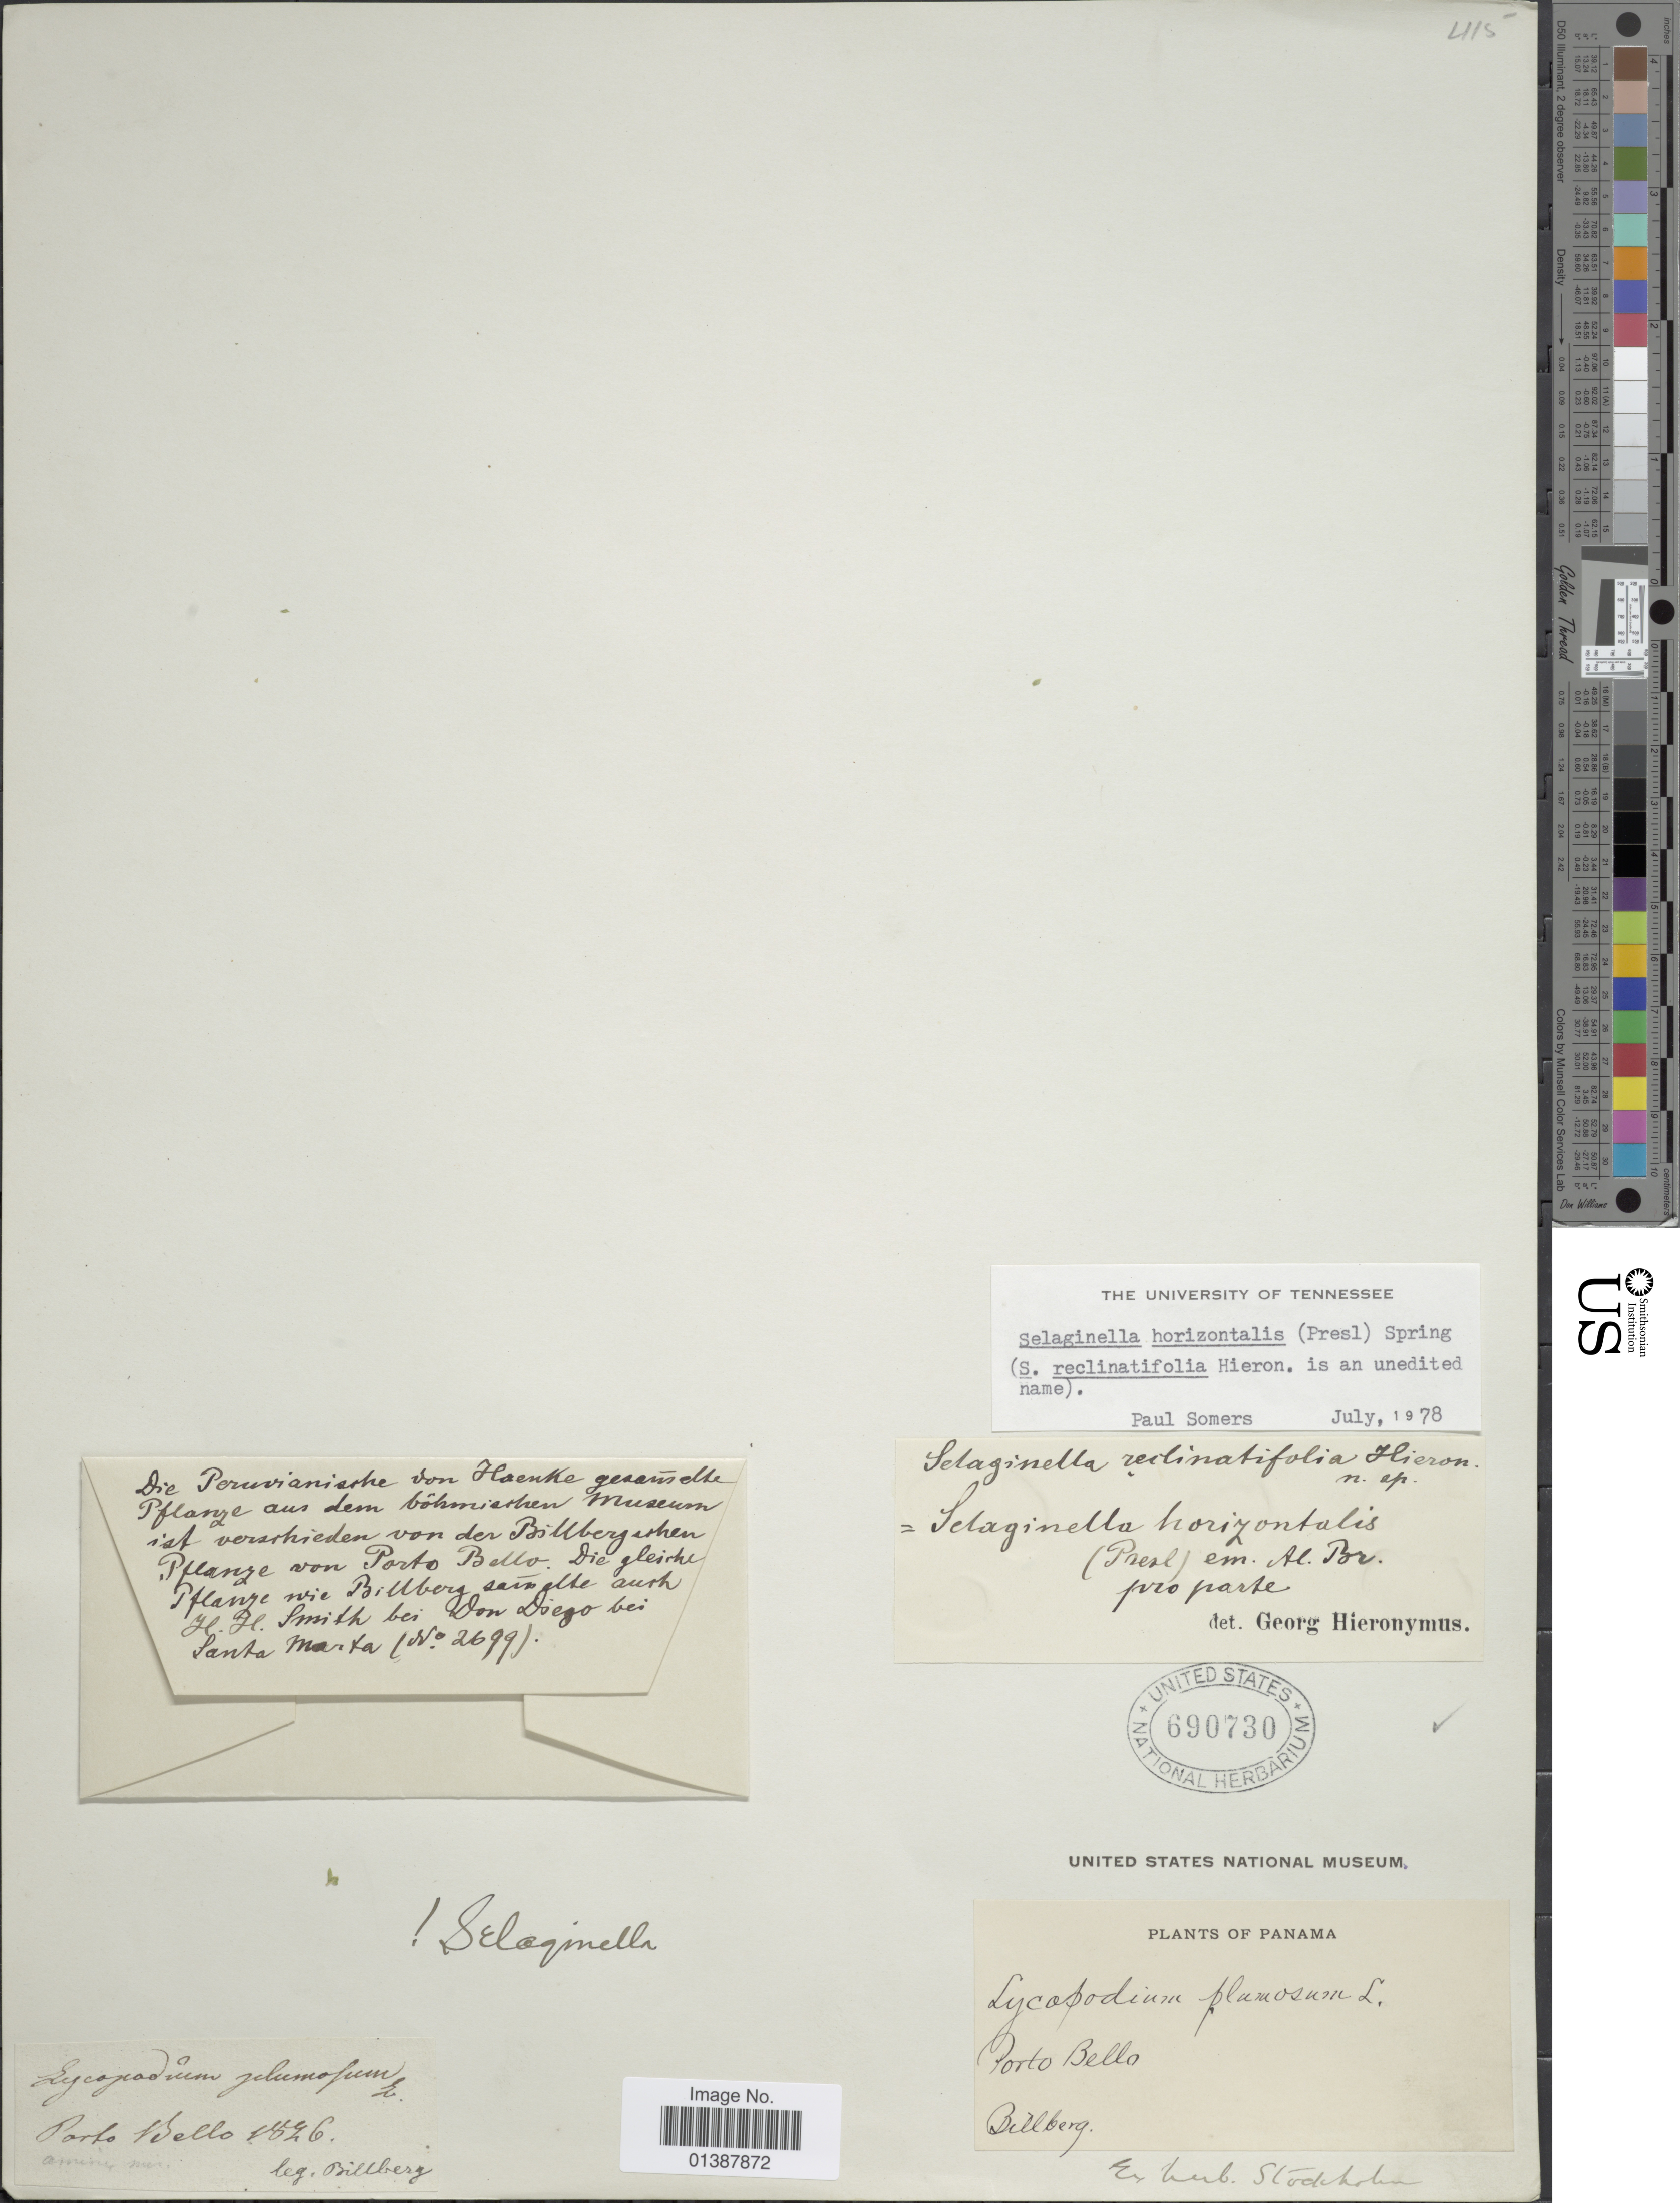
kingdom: Plantae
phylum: Tracheophyta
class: Lycopodiopsida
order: Selaginellales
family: Selaginellaceae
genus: Selaginella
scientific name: Selaginella horizontalis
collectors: Billberg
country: Panama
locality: Porto Bello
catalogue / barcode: US 690730